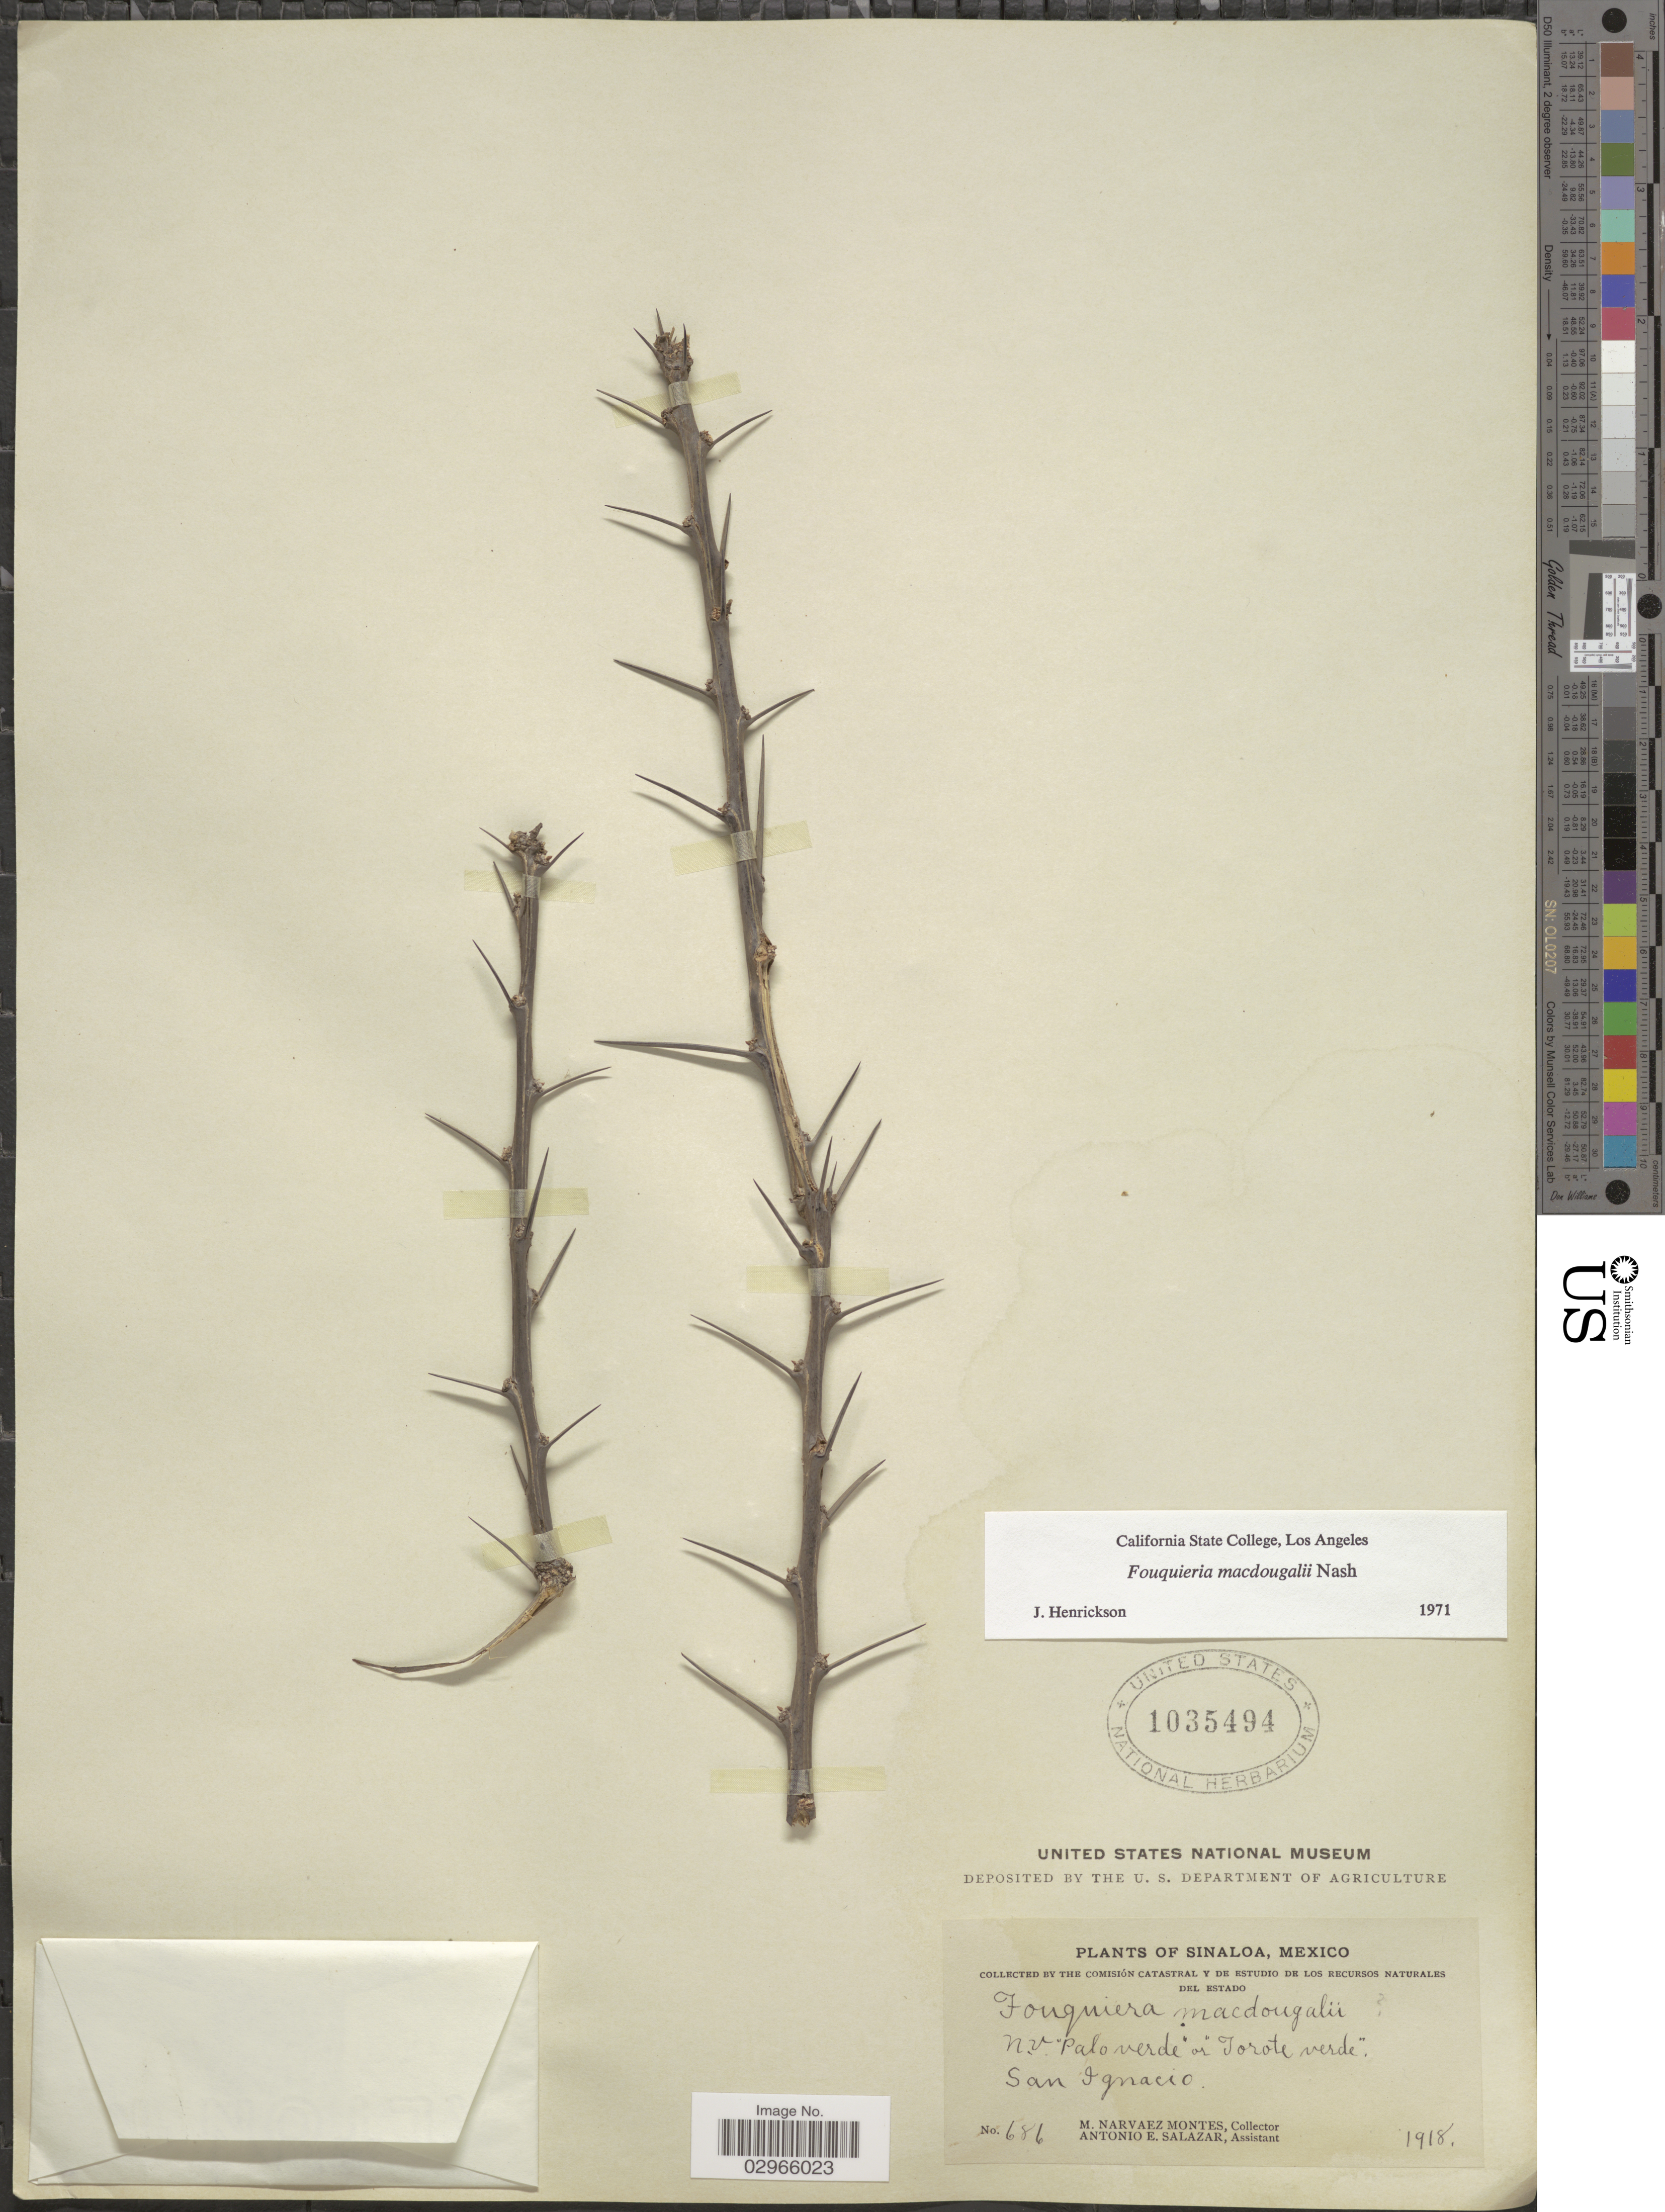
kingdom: Plantae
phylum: Tracheophyta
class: Magnoliopsida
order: Ericales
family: Fouquieriaceae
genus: Fouquieria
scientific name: Fouquieria macdougalii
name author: Nash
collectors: M. Narvaez-Montes & A. E. Salazar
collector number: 686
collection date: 1918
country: Mexico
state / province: Sinaloa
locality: San Ignacio.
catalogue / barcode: US 1035494